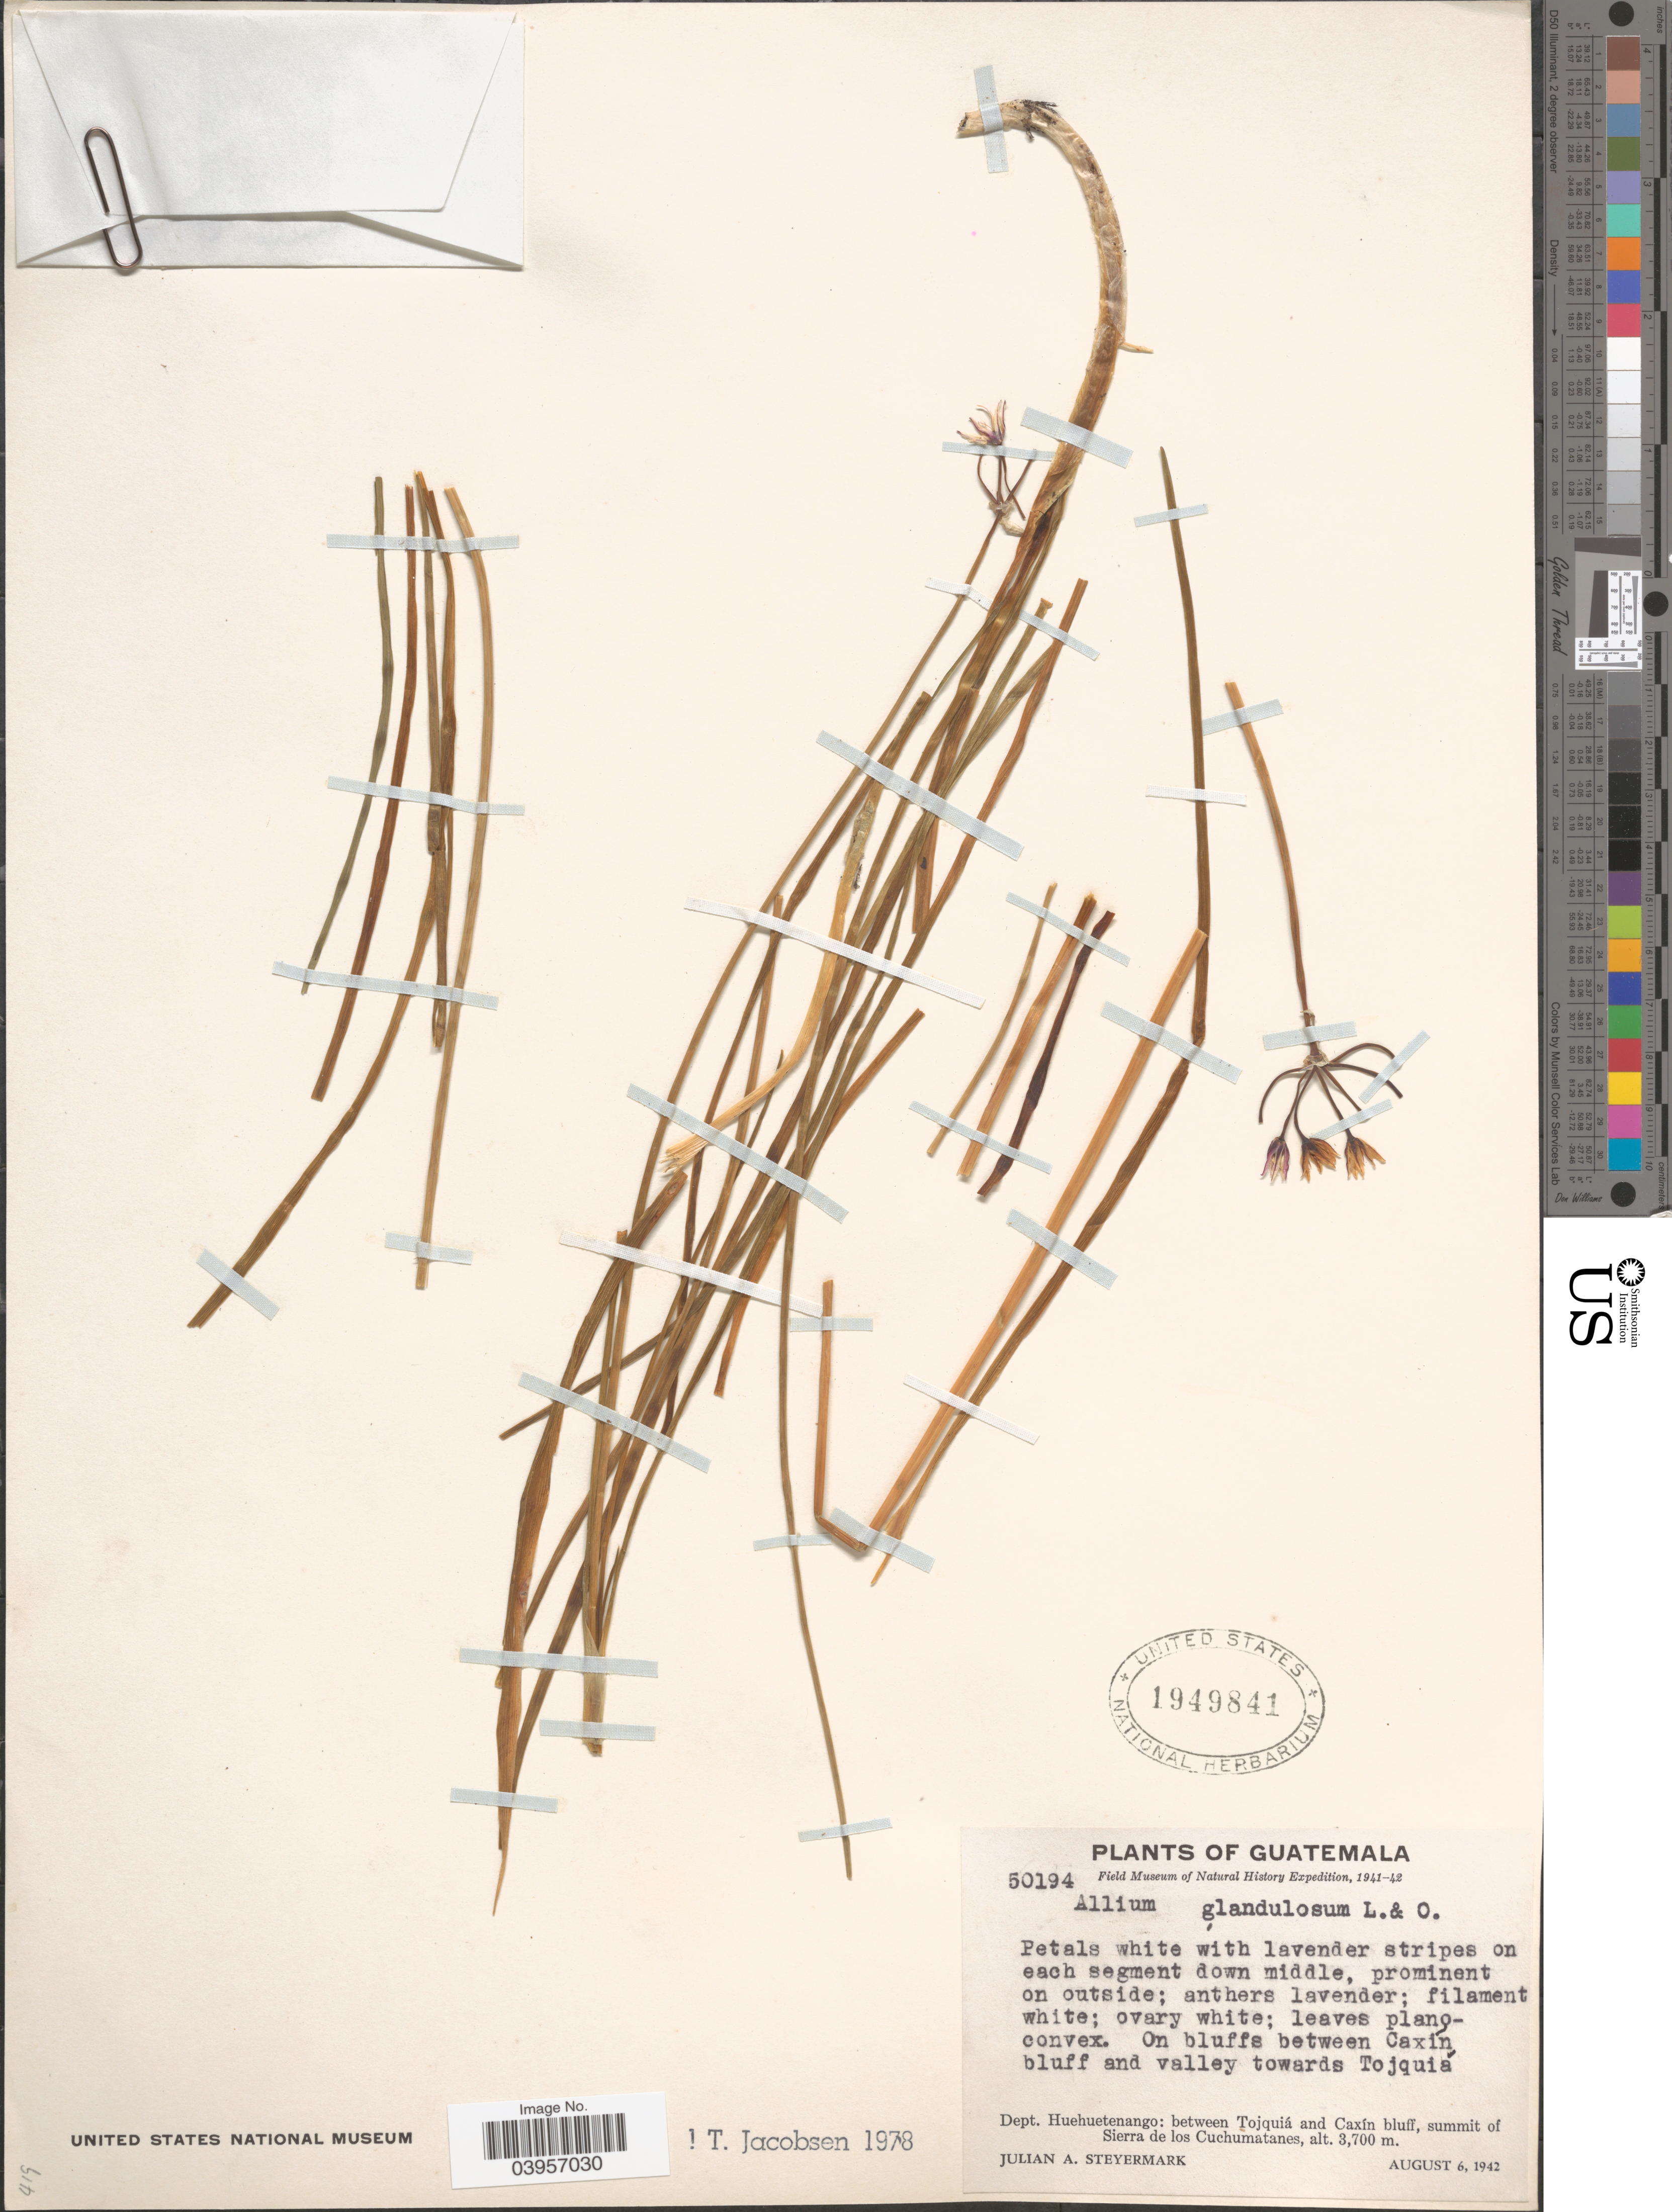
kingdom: Plantae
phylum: Tracheophyta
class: Liliopsida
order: Asparagales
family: Amaryllidaceae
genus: Allium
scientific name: Allium longifolium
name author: (Kunth) Spreng.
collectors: J. Steyermark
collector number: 50194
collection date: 1942-08-06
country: Guatemala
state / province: Huehuetenango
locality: On bluffs between Caxin, bluff and valley towards Tojquia. Dept. Huehuetenango: between Tojquiá and Caxín bluff, summit of Sierra de los Cuchumatanes.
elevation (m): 3700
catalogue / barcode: US 1949841